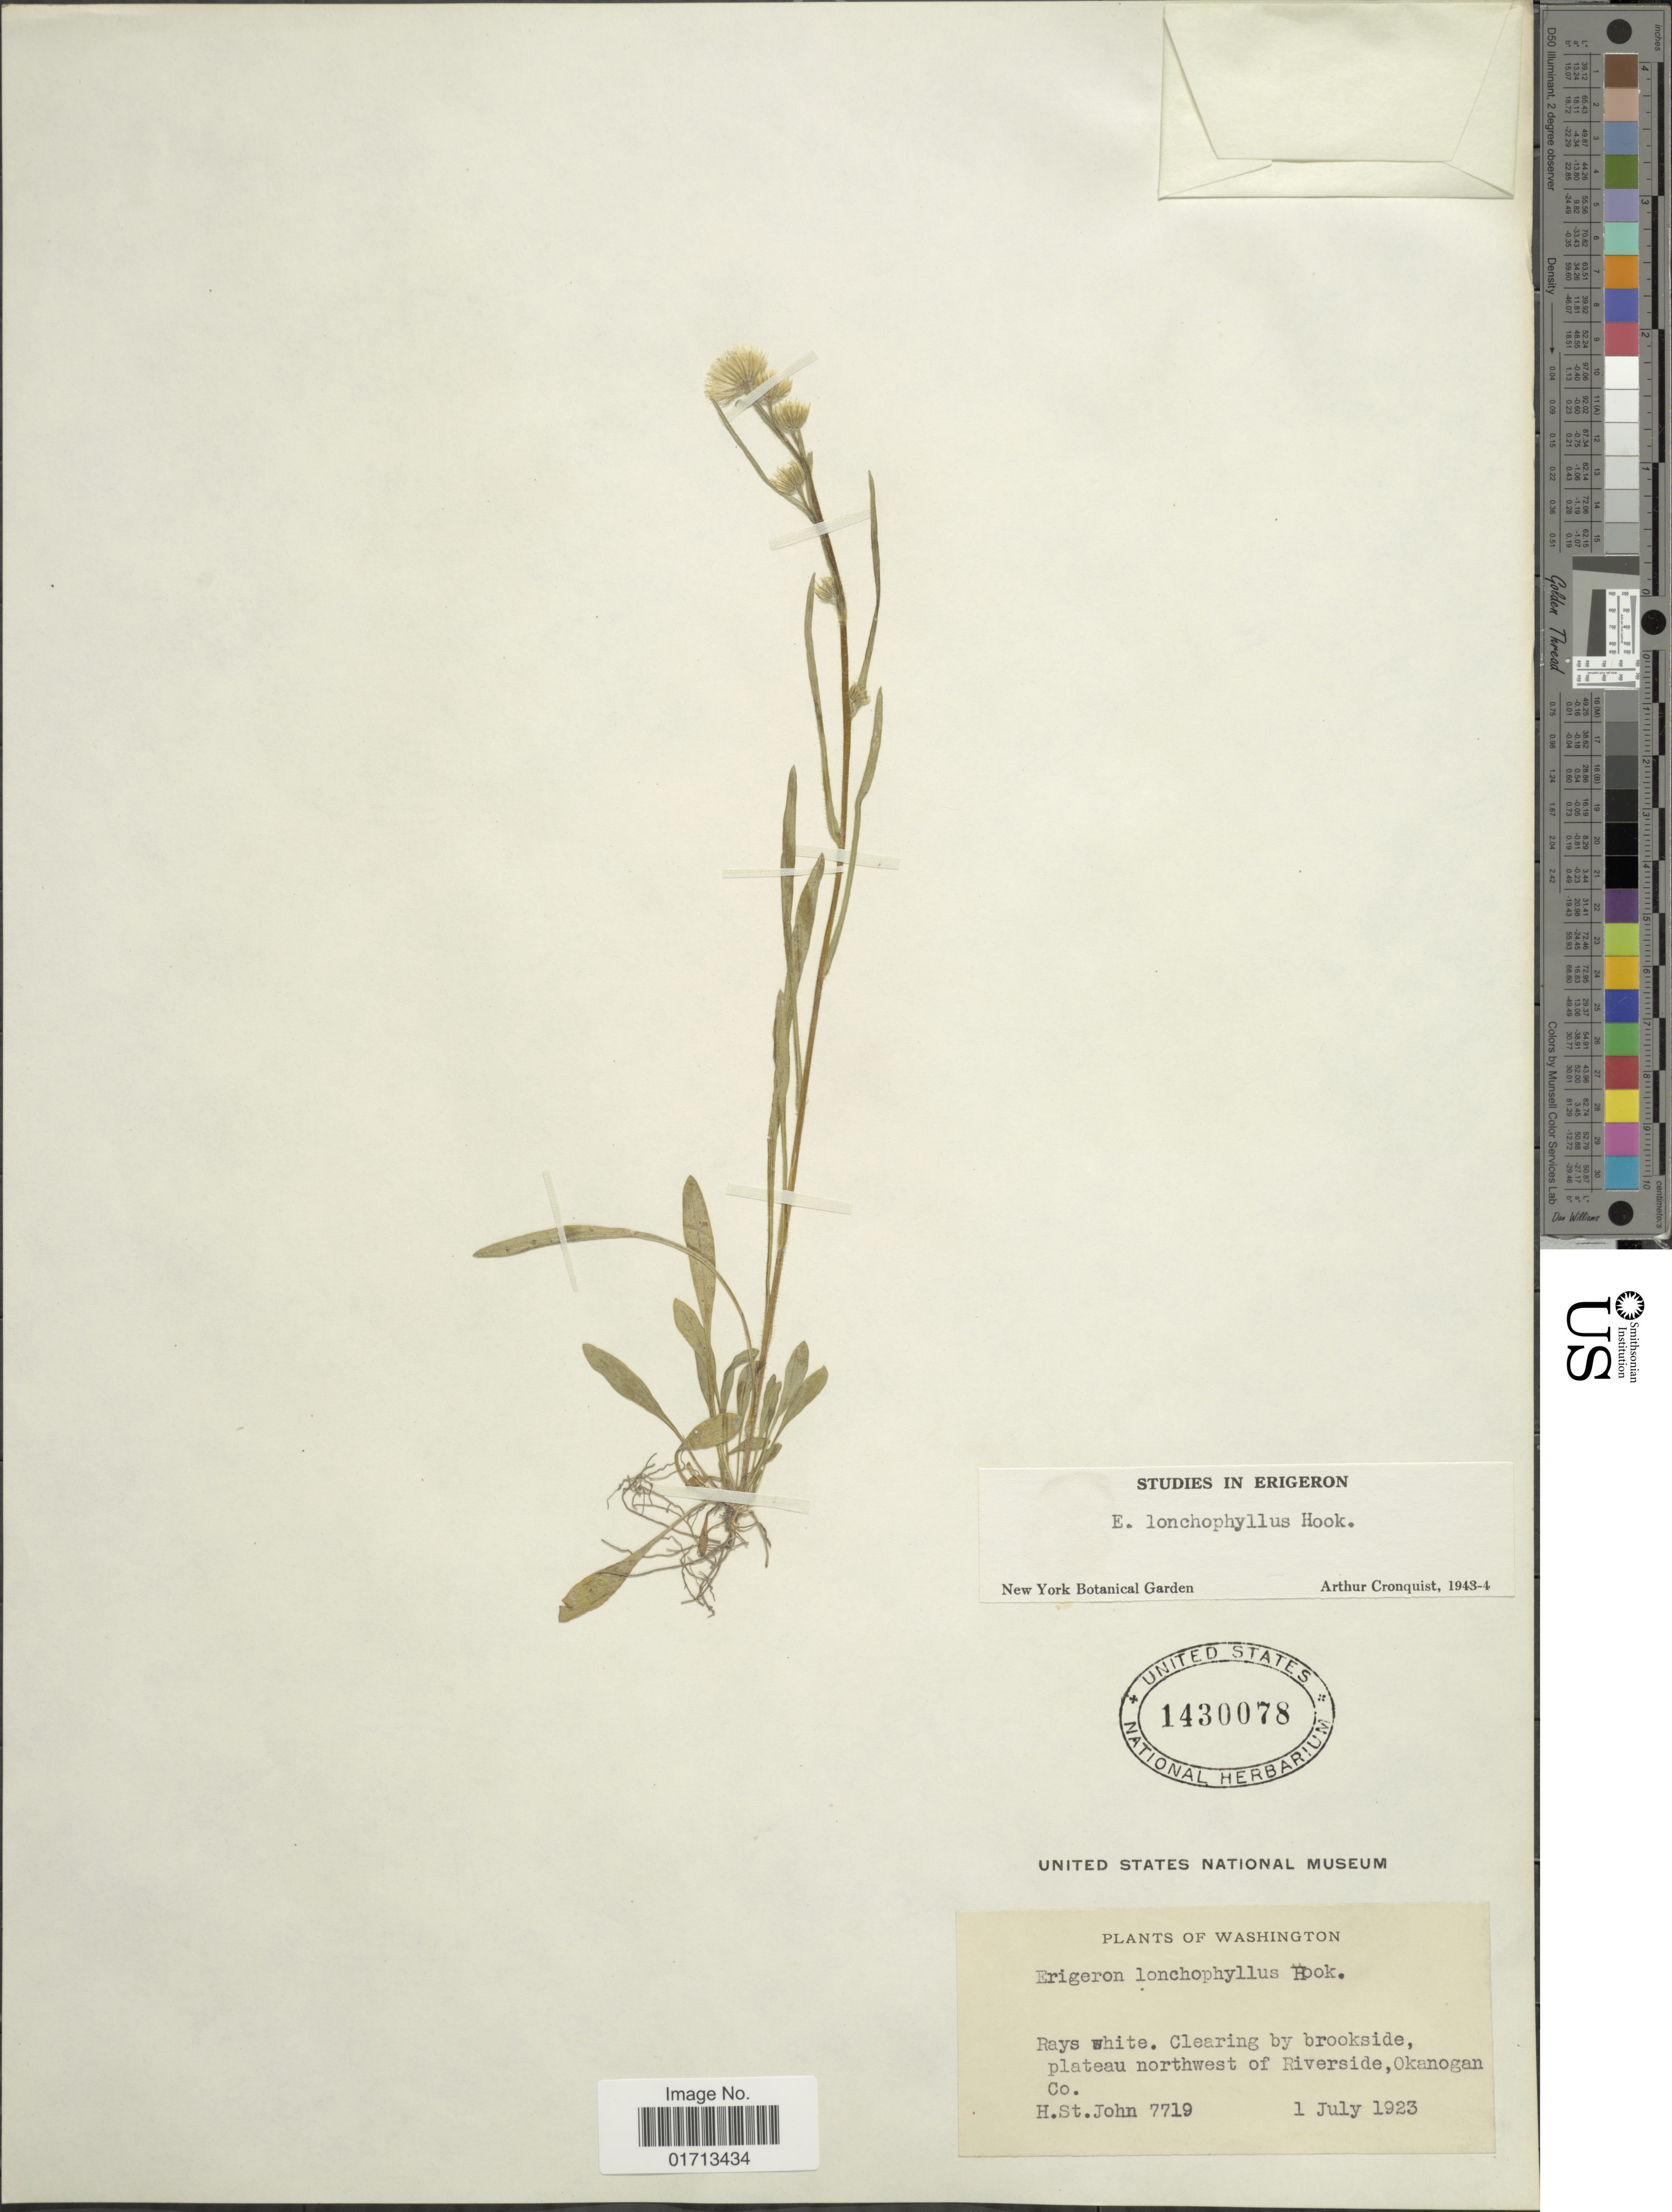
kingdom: Plantae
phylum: Tracheophyta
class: Magnoliopsida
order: Asterales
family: Asteraceae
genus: Erigeron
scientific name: Erigeron lonchophyllus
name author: Hook.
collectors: H. St. John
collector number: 7719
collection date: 1923-07-01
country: United States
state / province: Washington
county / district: Okanogan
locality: Plateau northwest of Riverside, Okanogan Co.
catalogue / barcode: US 1430078